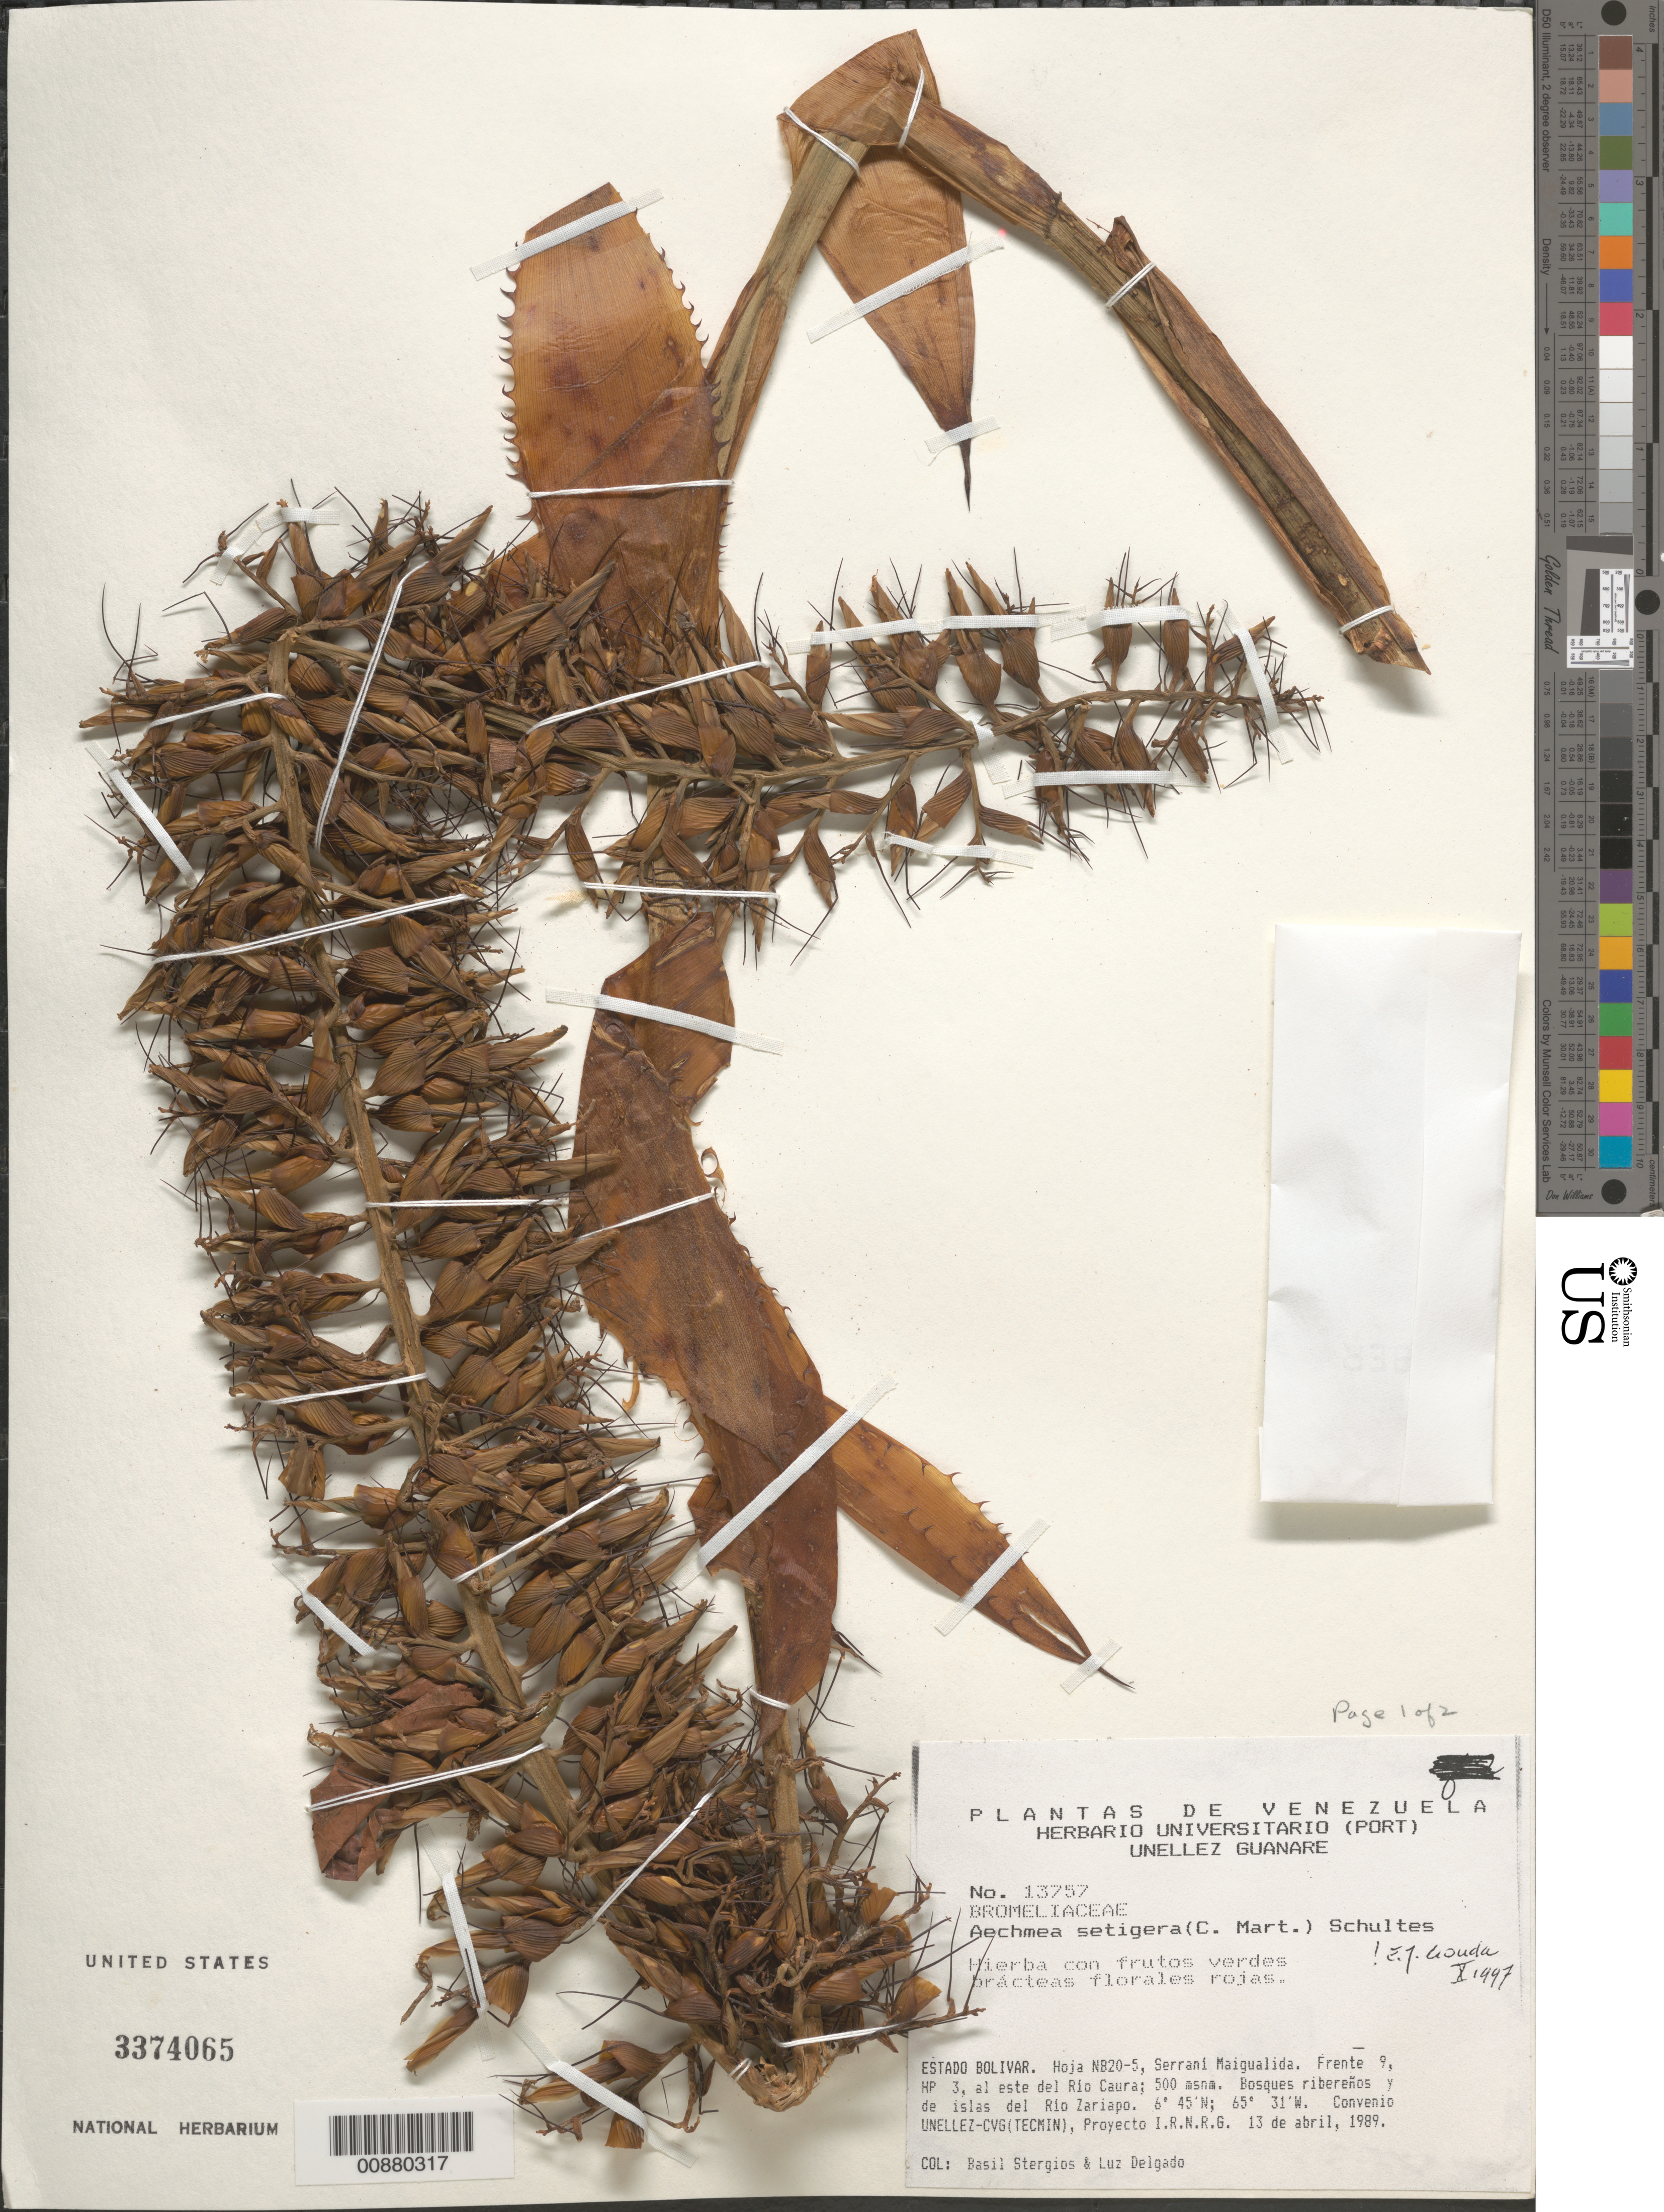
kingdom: Plantae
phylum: Tracheophyta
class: Liliopsida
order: Poales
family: Bromeliaceae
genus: Aechmea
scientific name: Aechmea setigera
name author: Mart. ex Schult. & Schult. f.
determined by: Gouda, E. J.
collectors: B. G. Stergios & L. Delgado V.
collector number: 13757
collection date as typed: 13-Apr-89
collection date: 1989-04-13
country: Venezuela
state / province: Bolívar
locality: Serrania Maigualida, E del río Caura, cerca de las riberas del río Zariapo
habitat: Bosques ribereños y de islas del río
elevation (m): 500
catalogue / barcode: US 3374065